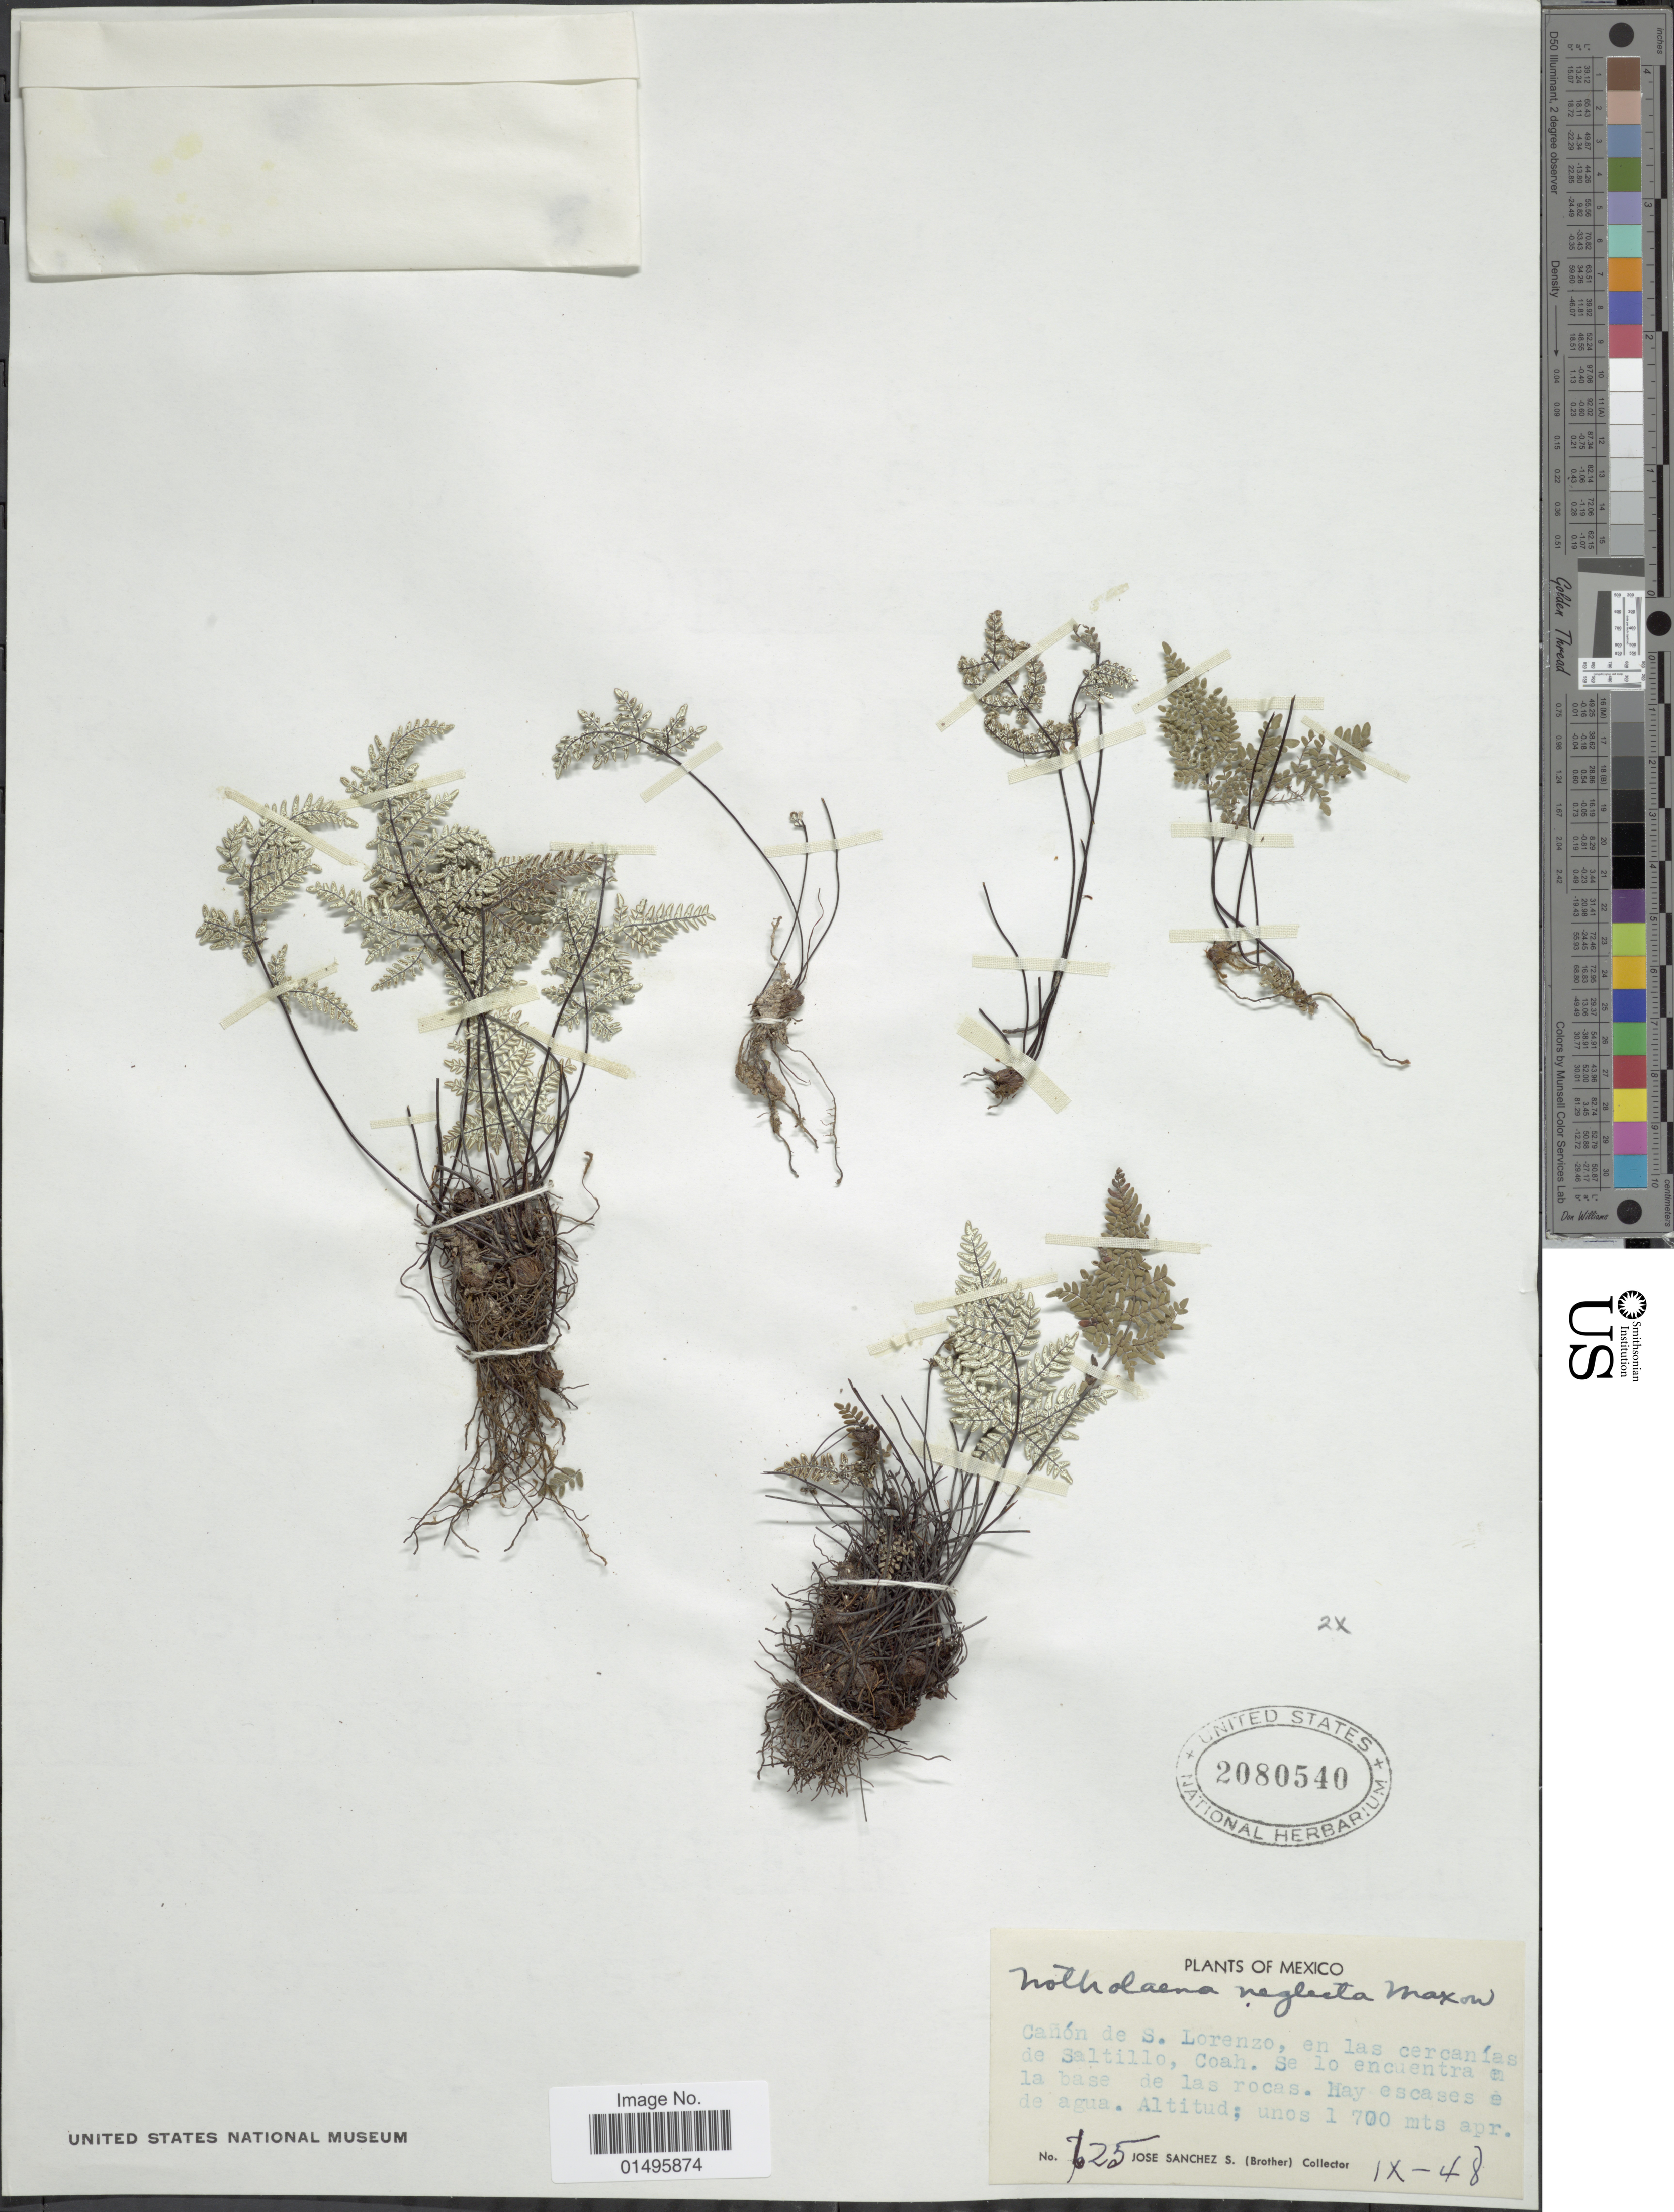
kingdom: Plantae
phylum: Tracheophyta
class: Polypodiopsida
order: Polypodiales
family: Pteridaceae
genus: Notholaena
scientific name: Notholaena neglecta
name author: Maxon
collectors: J. Sanchez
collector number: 625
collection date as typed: Transcribed d/m/y: /9/48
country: Mexico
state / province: Coahuila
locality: Mexico, Canon de S. Lorenzo, en las cercanias de Saltillo. Se Lo encuentra en la base de las rocas.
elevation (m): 1700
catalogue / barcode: US 2080540